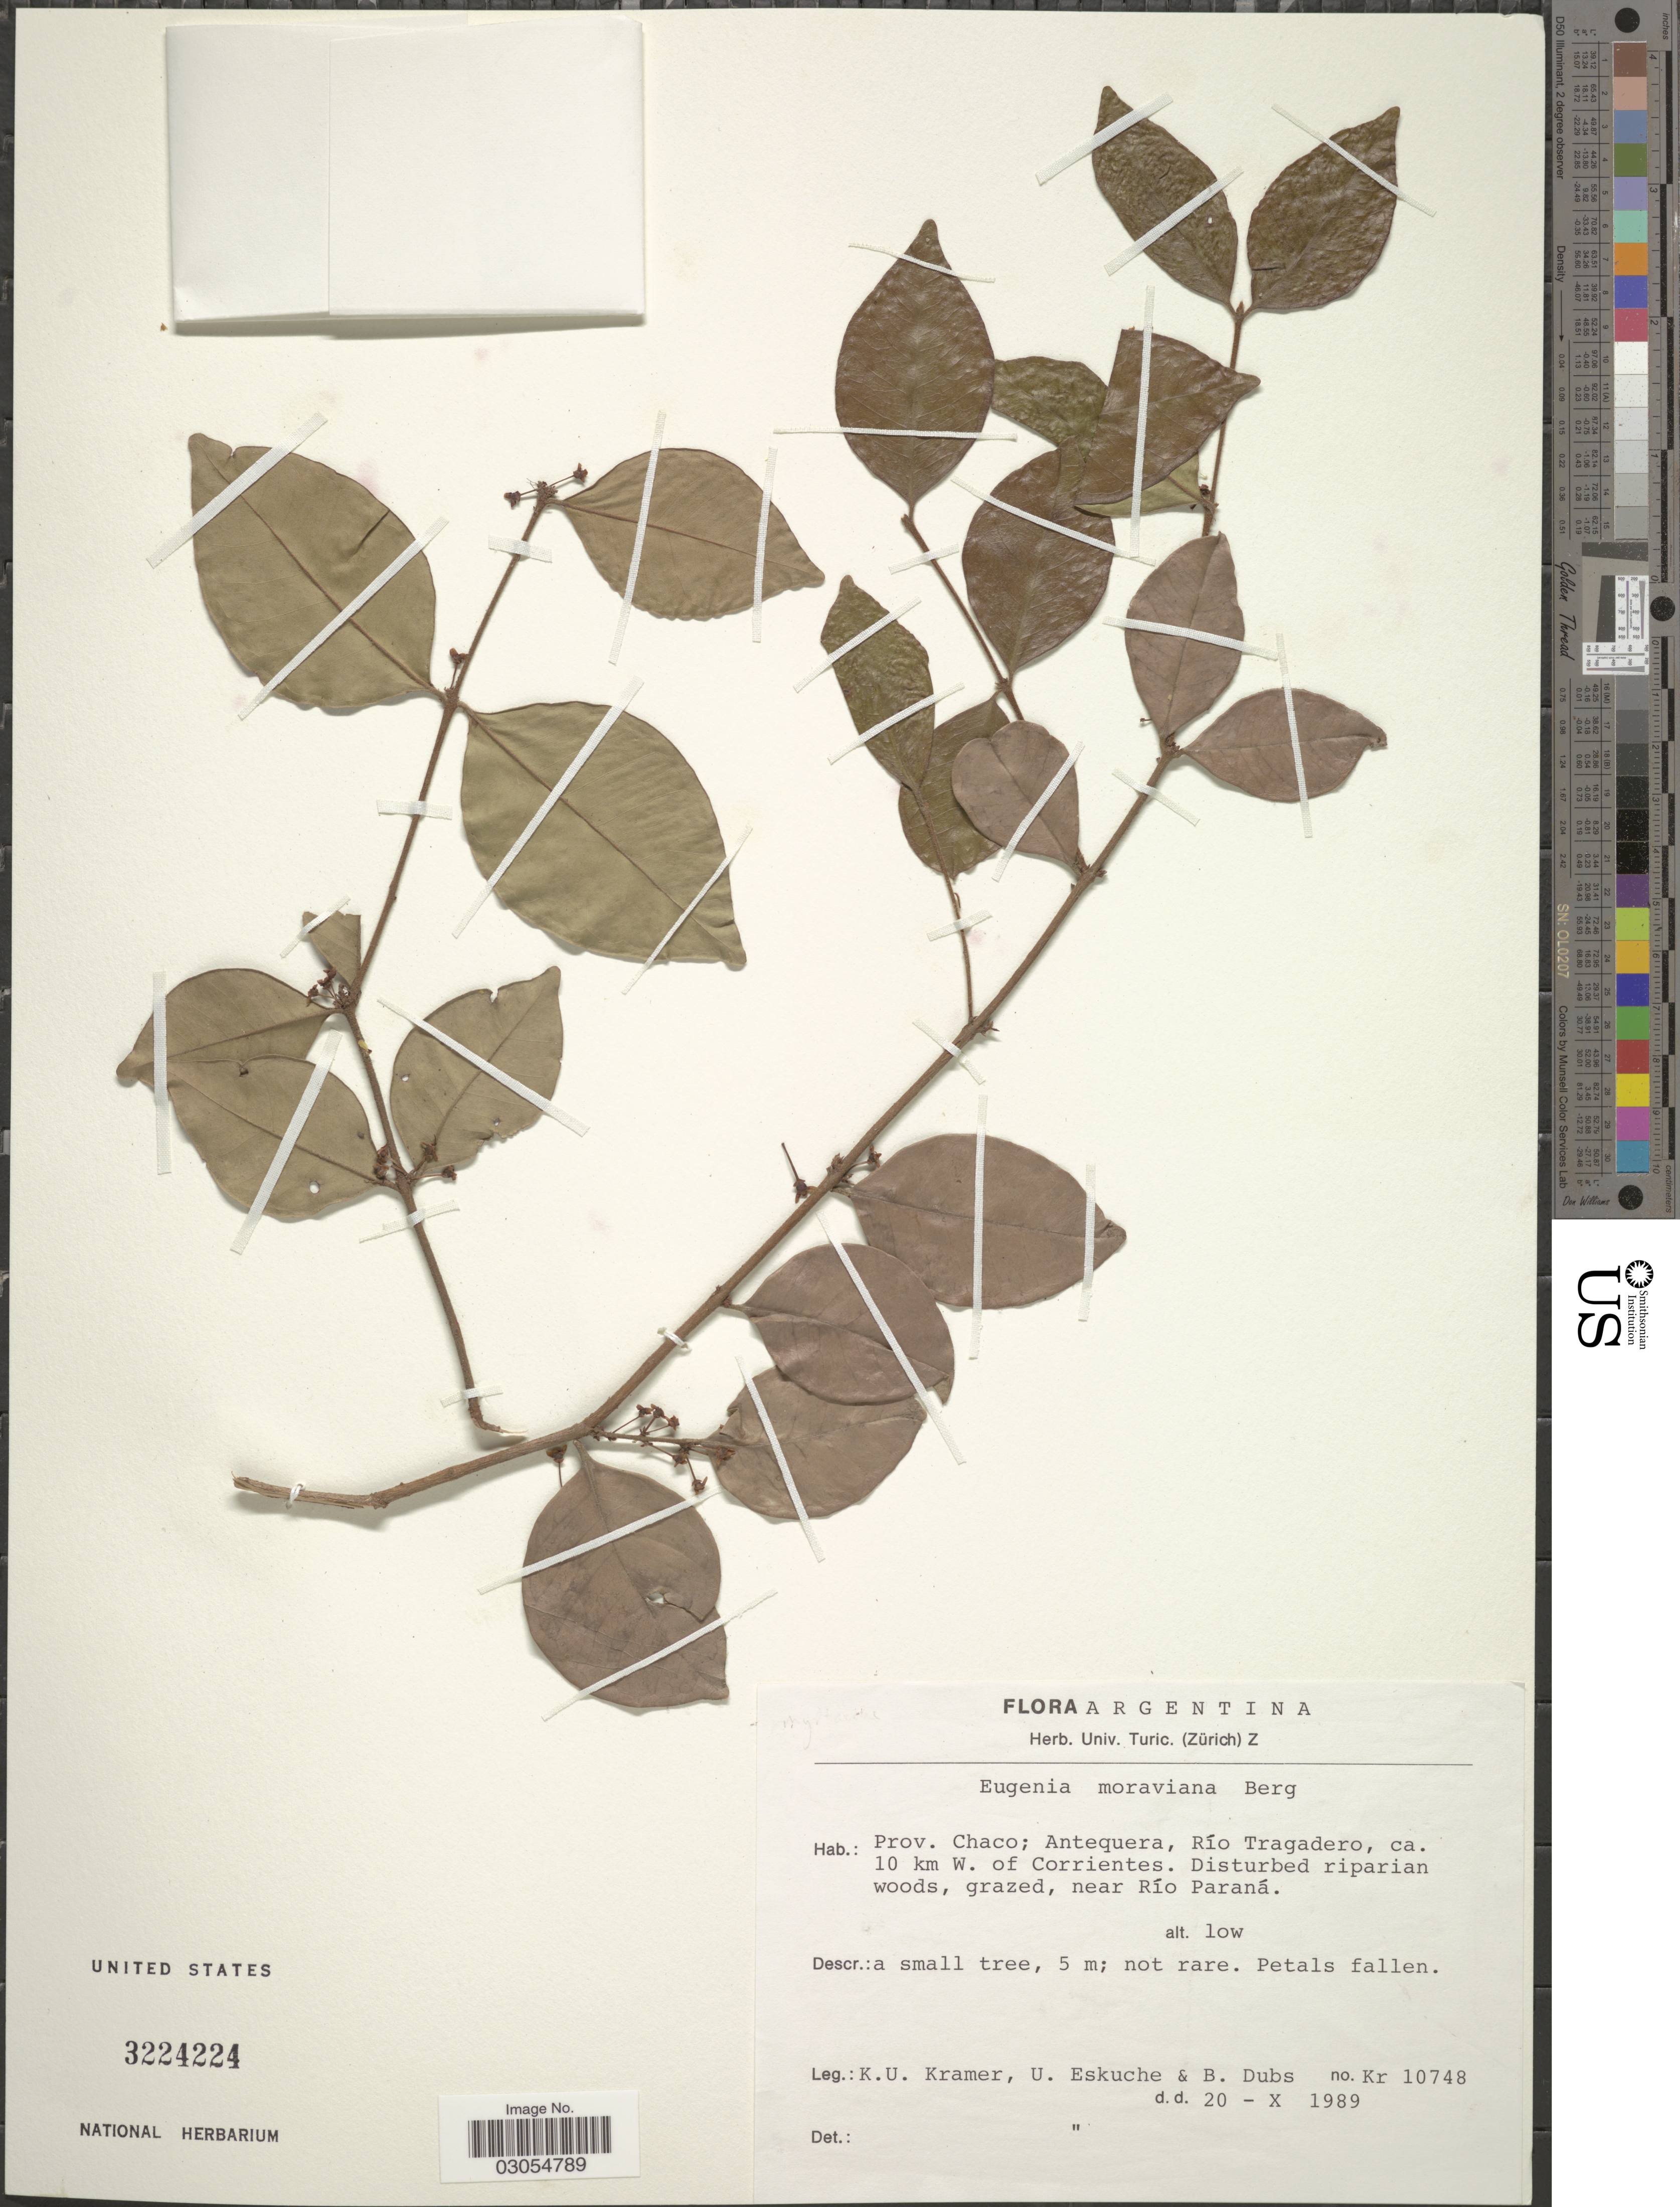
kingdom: Plantae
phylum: Tracheophyta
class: Magnoliopsida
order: Myrtales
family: Myrtaceae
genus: Eugenia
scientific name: Eugenia modesta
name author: DC.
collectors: K. U. Kramer, U. Eskuche & B. Dubs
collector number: Kr 10748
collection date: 1989-10-20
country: Argentina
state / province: Chaco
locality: Antequera, Río Tragadero, ca. 10 km W. of Corrientes. Near Río Paraná.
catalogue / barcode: US 3224224